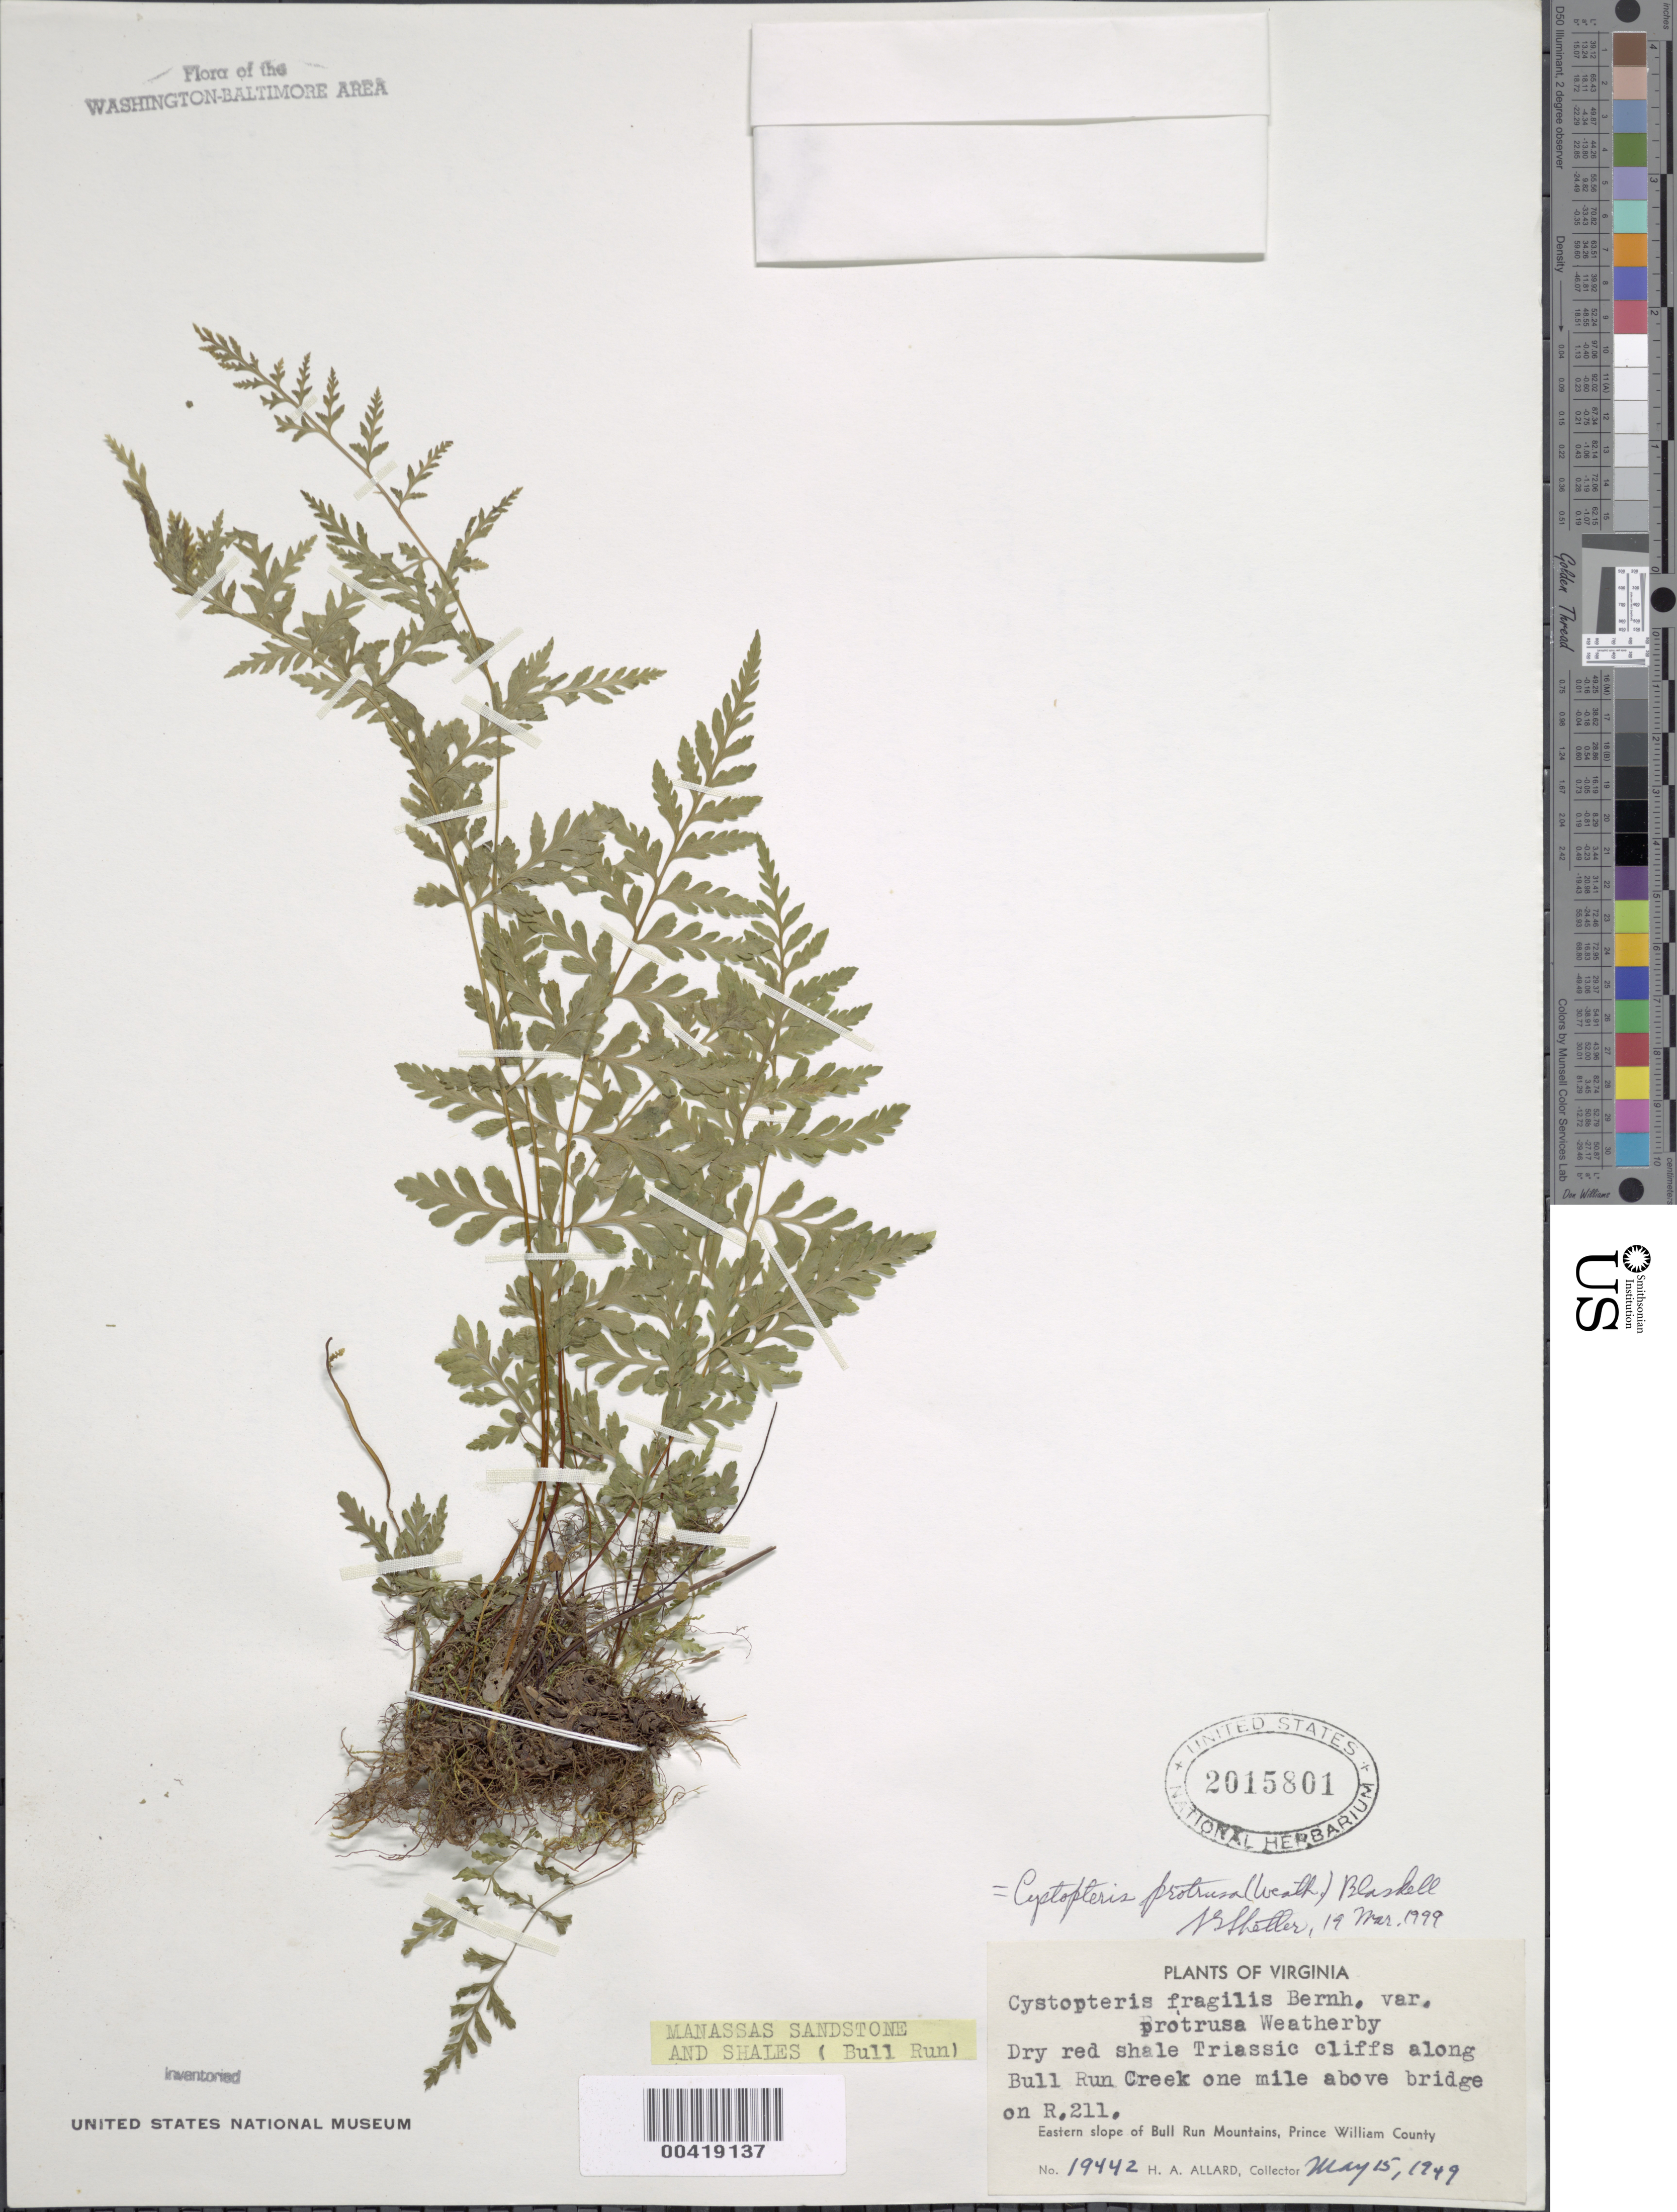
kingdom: Plantae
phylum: Tracheophyta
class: Polypodiopsida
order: Polypodiales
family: Cystopteridaceae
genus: Cystopteris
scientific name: Cystopteris utahensis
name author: Windham & Haufler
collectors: H. A. Allard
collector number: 19442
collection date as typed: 15 May 1949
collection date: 1949-05-15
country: United States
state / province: Virginia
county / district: Prince William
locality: Bull Run Creek, upstream from Route 211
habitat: Dry red shale triassic cliffs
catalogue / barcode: US 2015801